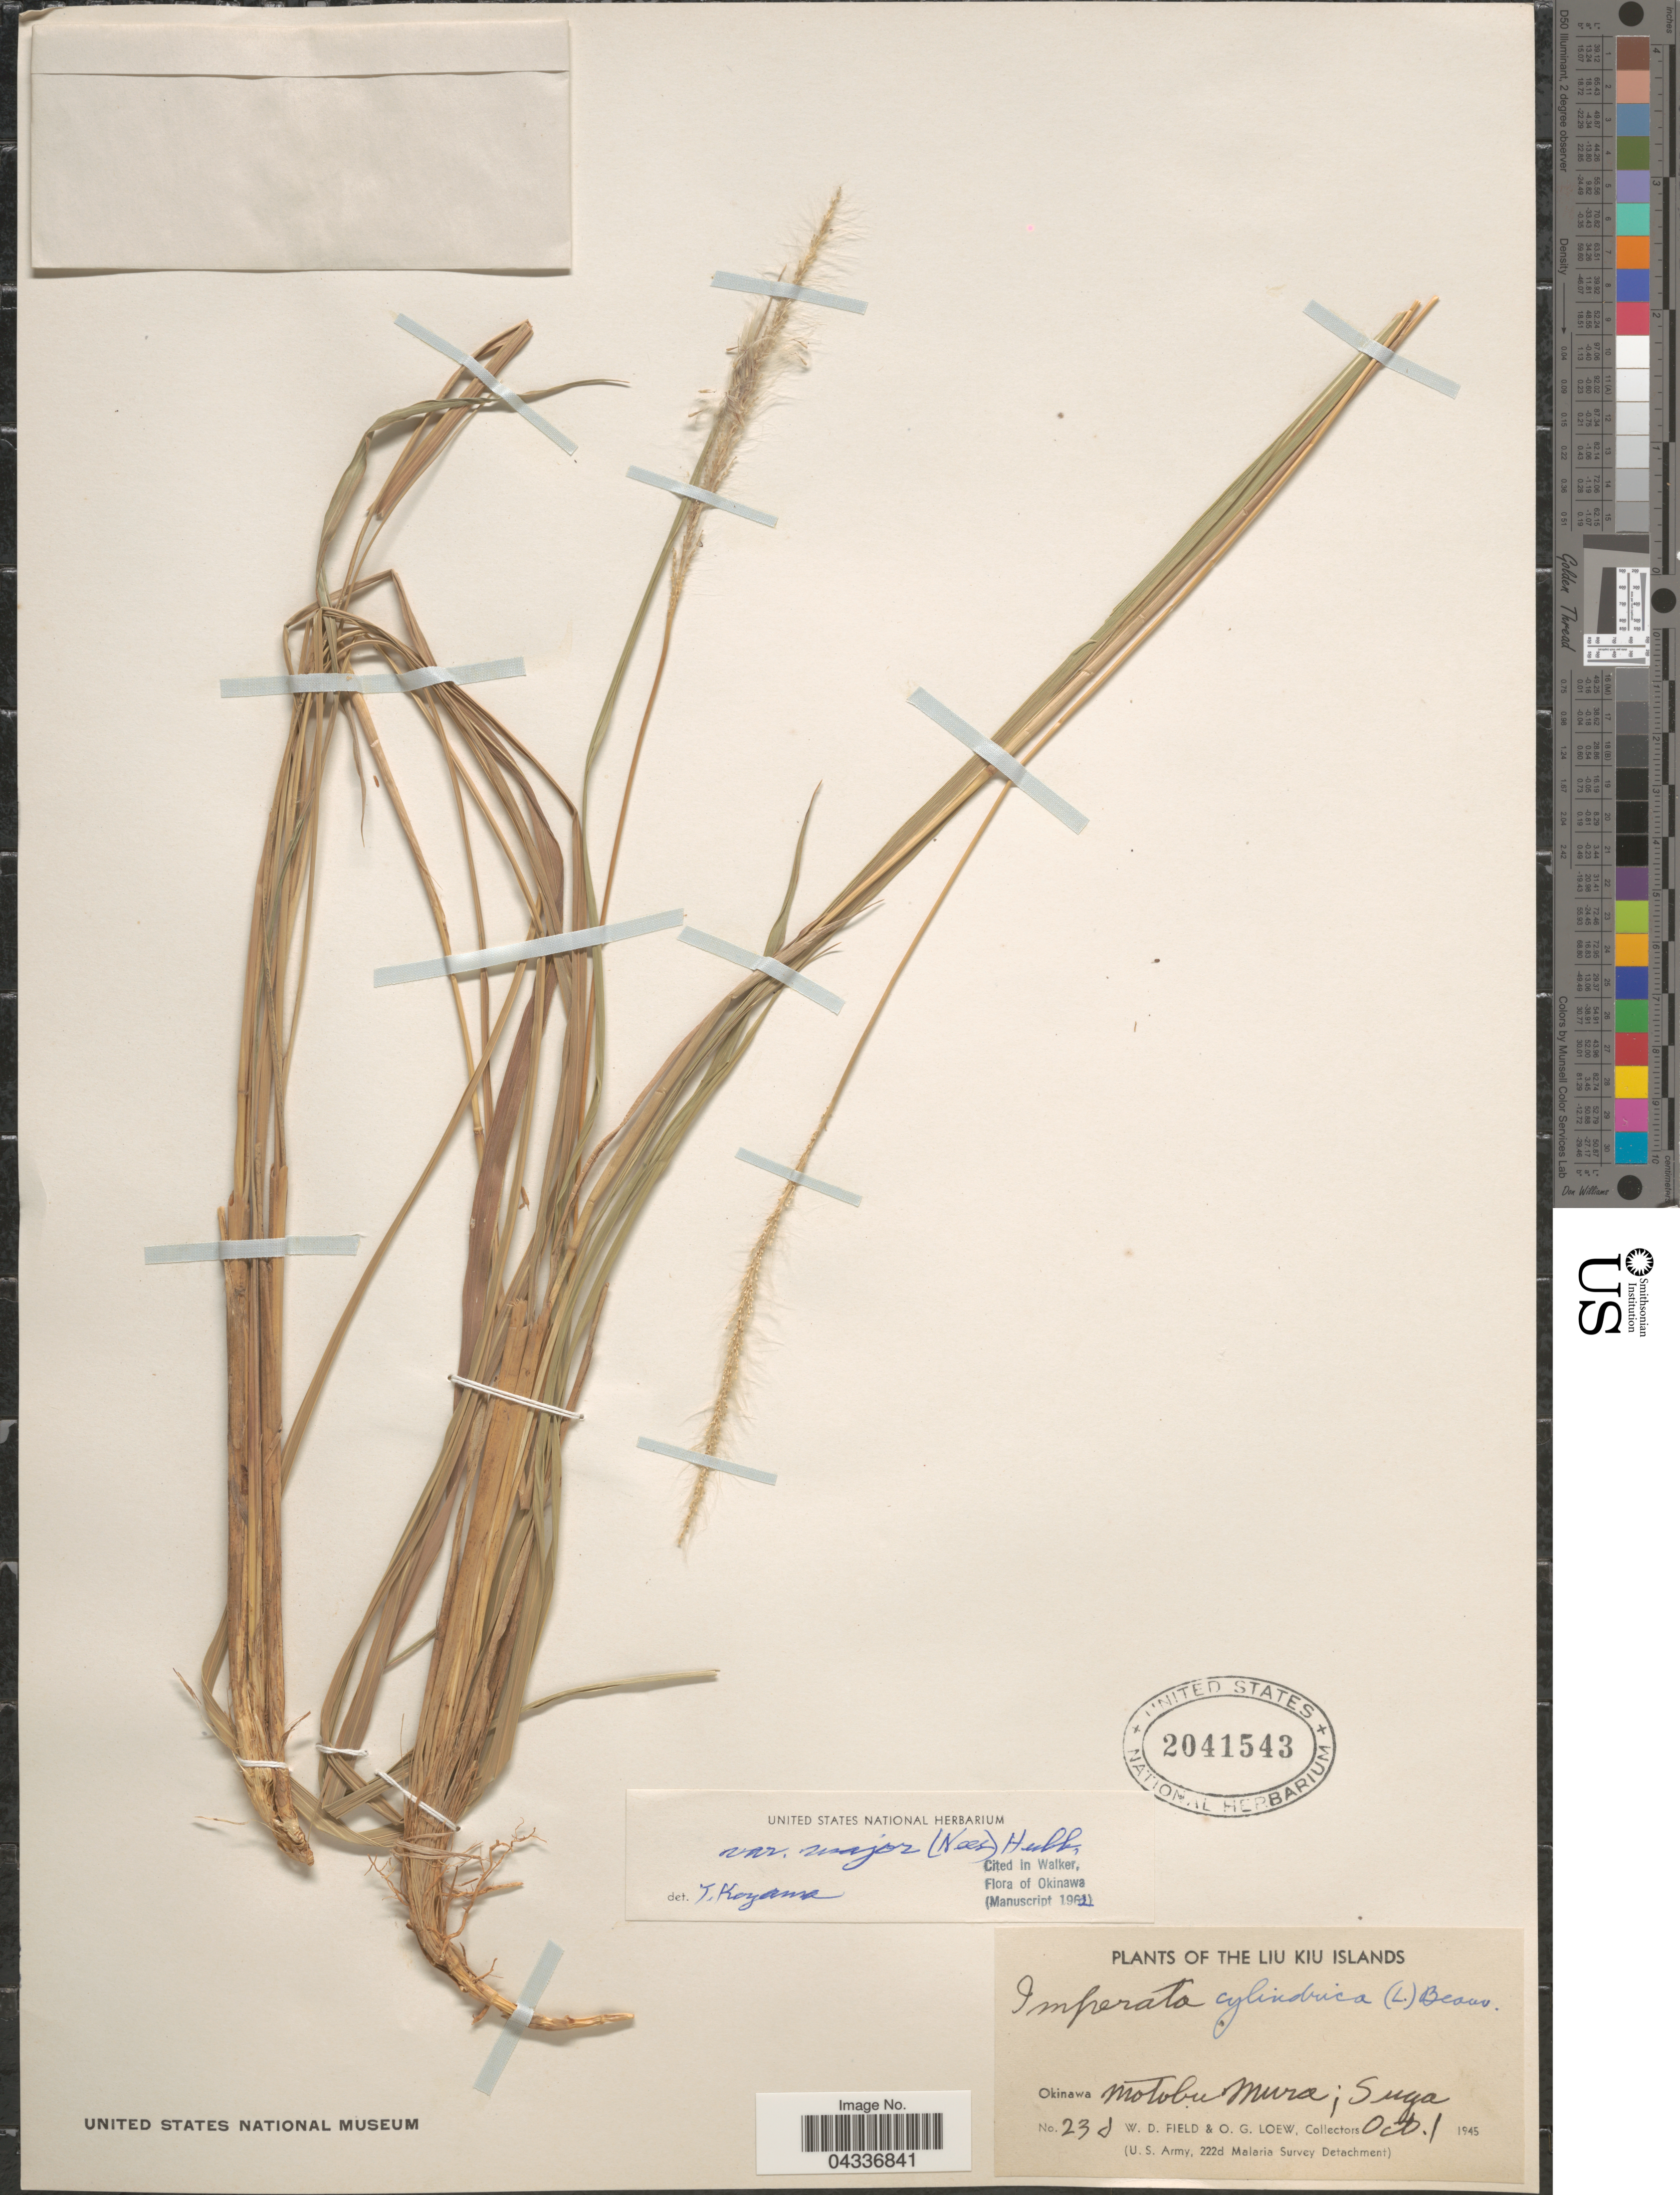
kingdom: Plantae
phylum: Tracheophyta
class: Liliopsida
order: Poales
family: Poaceae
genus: Imperata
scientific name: Imperata cylindrica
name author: (L.) P. Beauv.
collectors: W. D. Field & O. G. Loew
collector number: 23d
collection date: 1945-10-01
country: Japan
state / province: Okinawa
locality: The Liu Kiu Islands. Okinawa Motobu Mura; Suya. (U. S. Army, 222d Malaria Survey Detachment).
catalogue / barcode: US 2041543